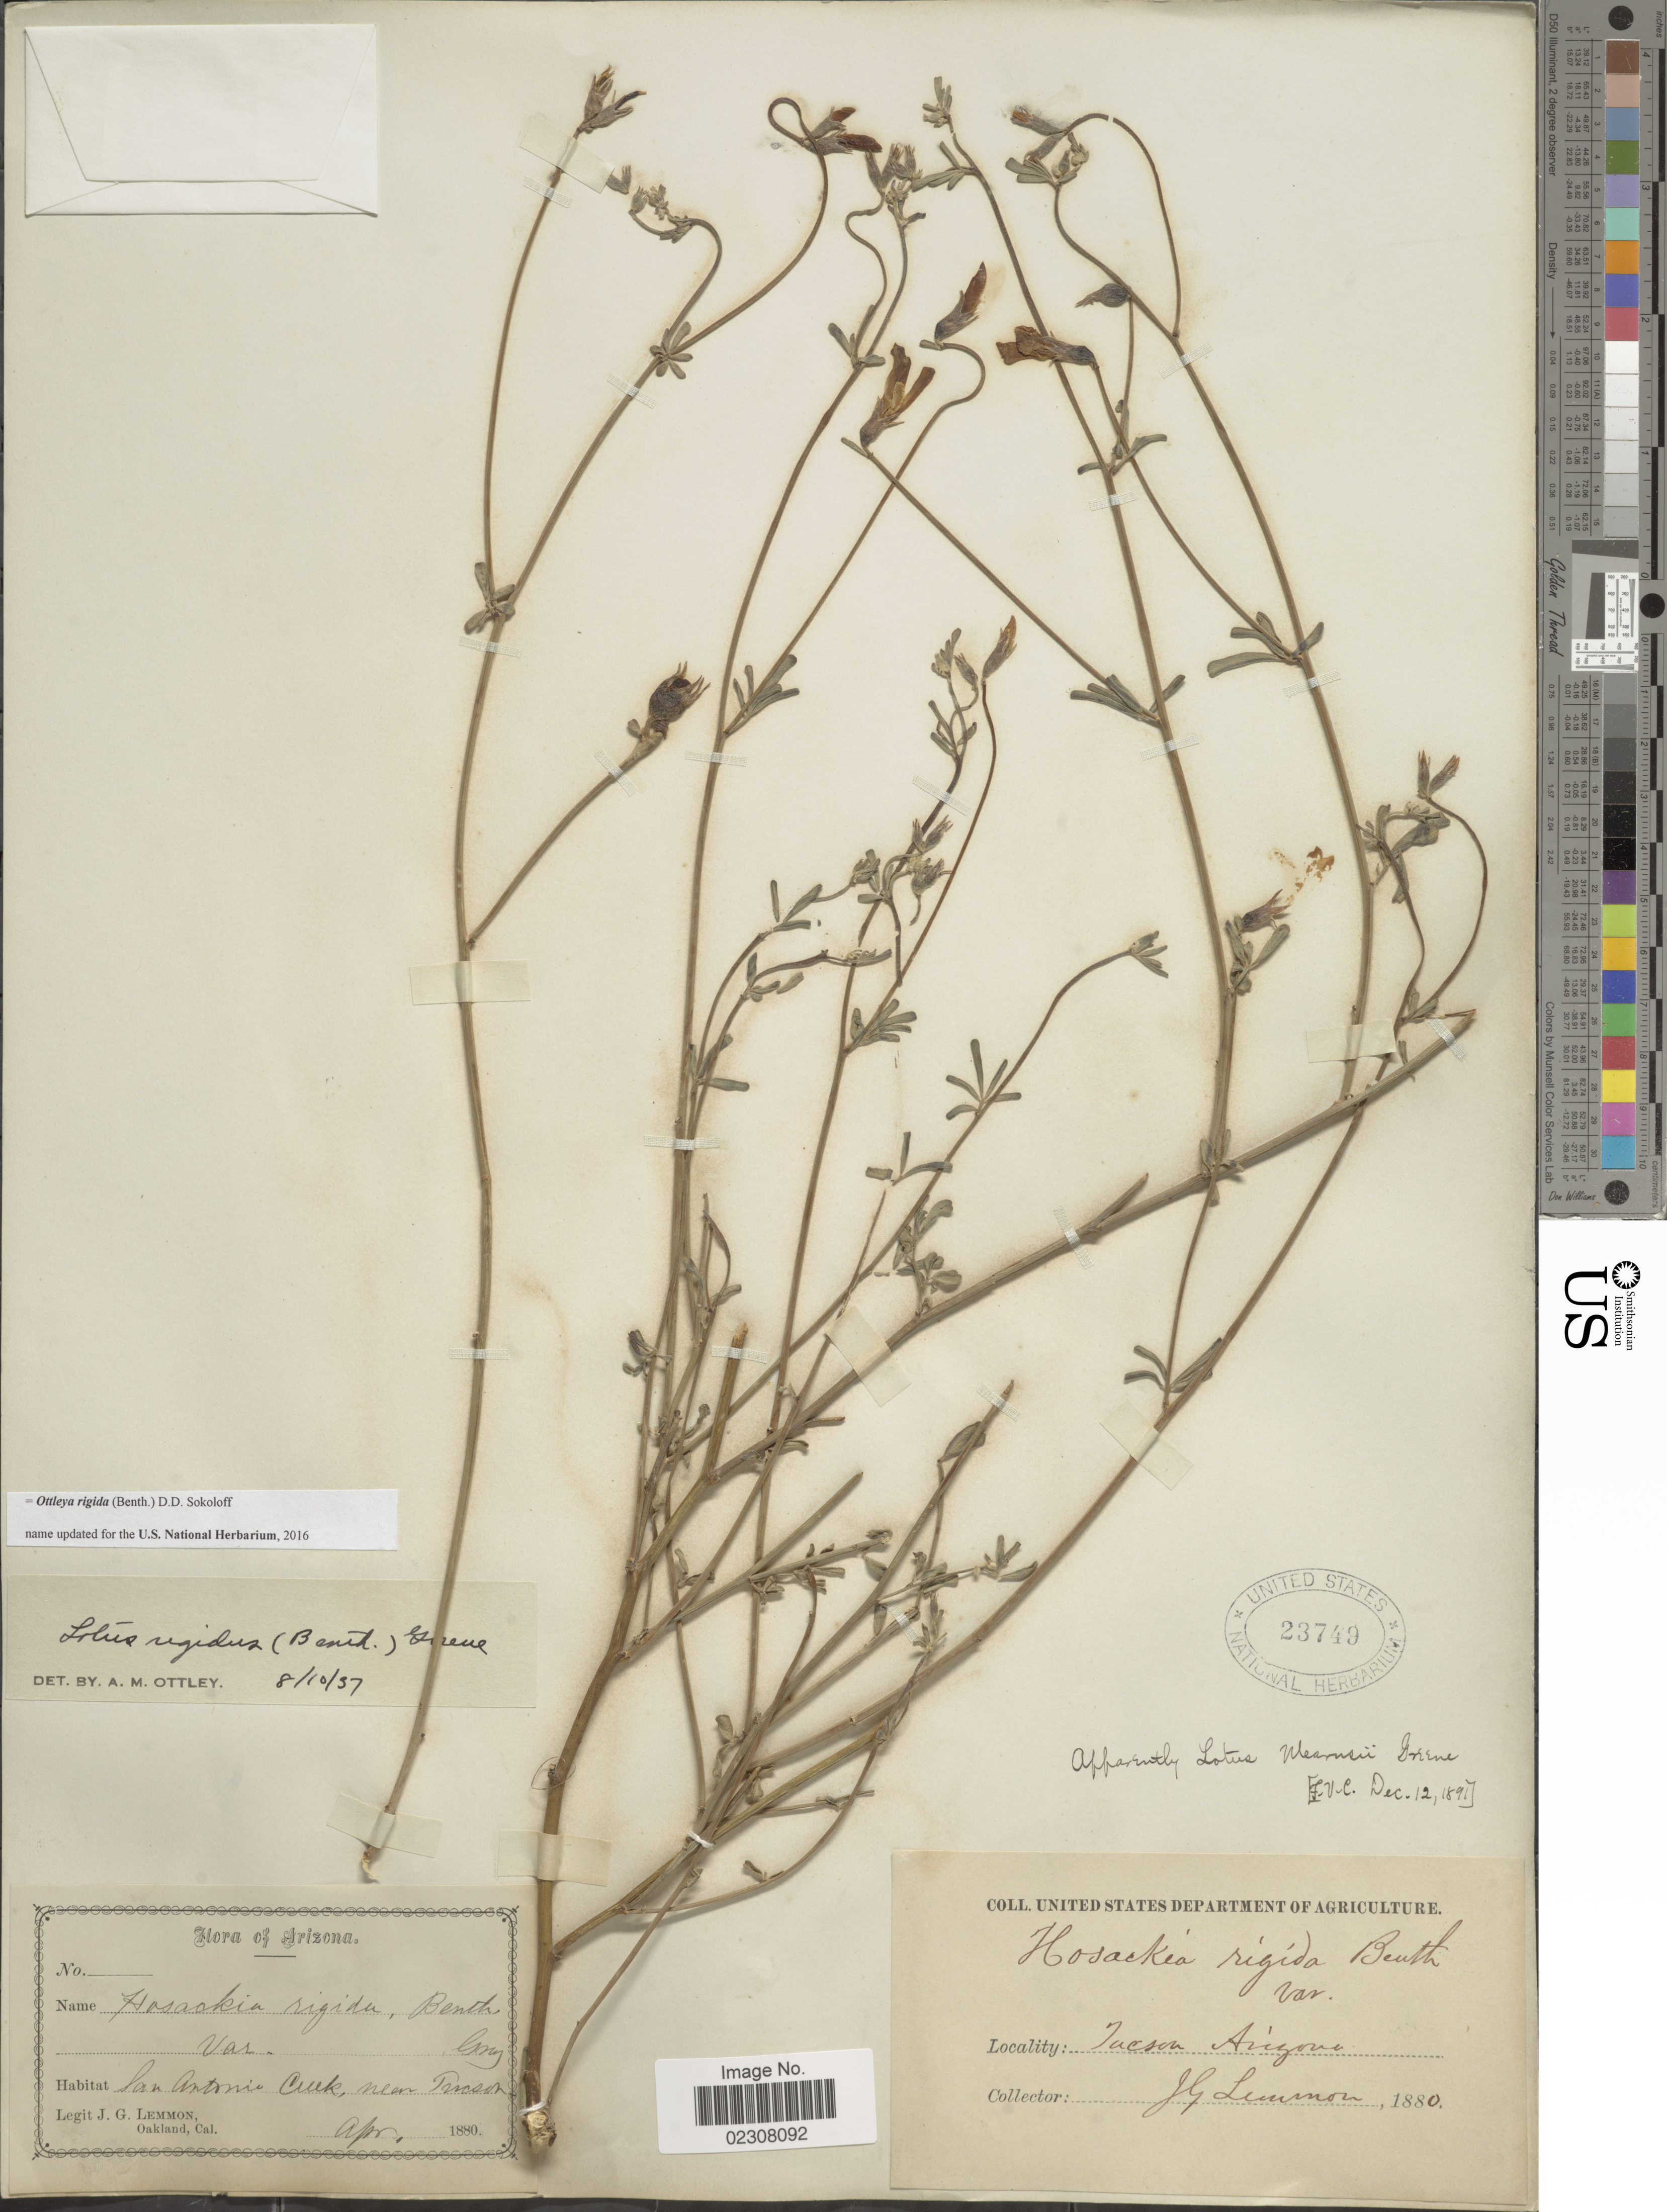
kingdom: Plantae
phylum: Tracheophyta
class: Magnoliopsida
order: Fabales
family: Fabaceae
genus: Ottleya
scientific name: Ottleya rigida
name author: (Benth.) D.D. Sokoloff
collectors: J. Lemmon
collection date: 1880-04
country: United States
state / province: Arizona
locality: San Antonio Creekm near Tucson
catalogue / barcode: US 23749